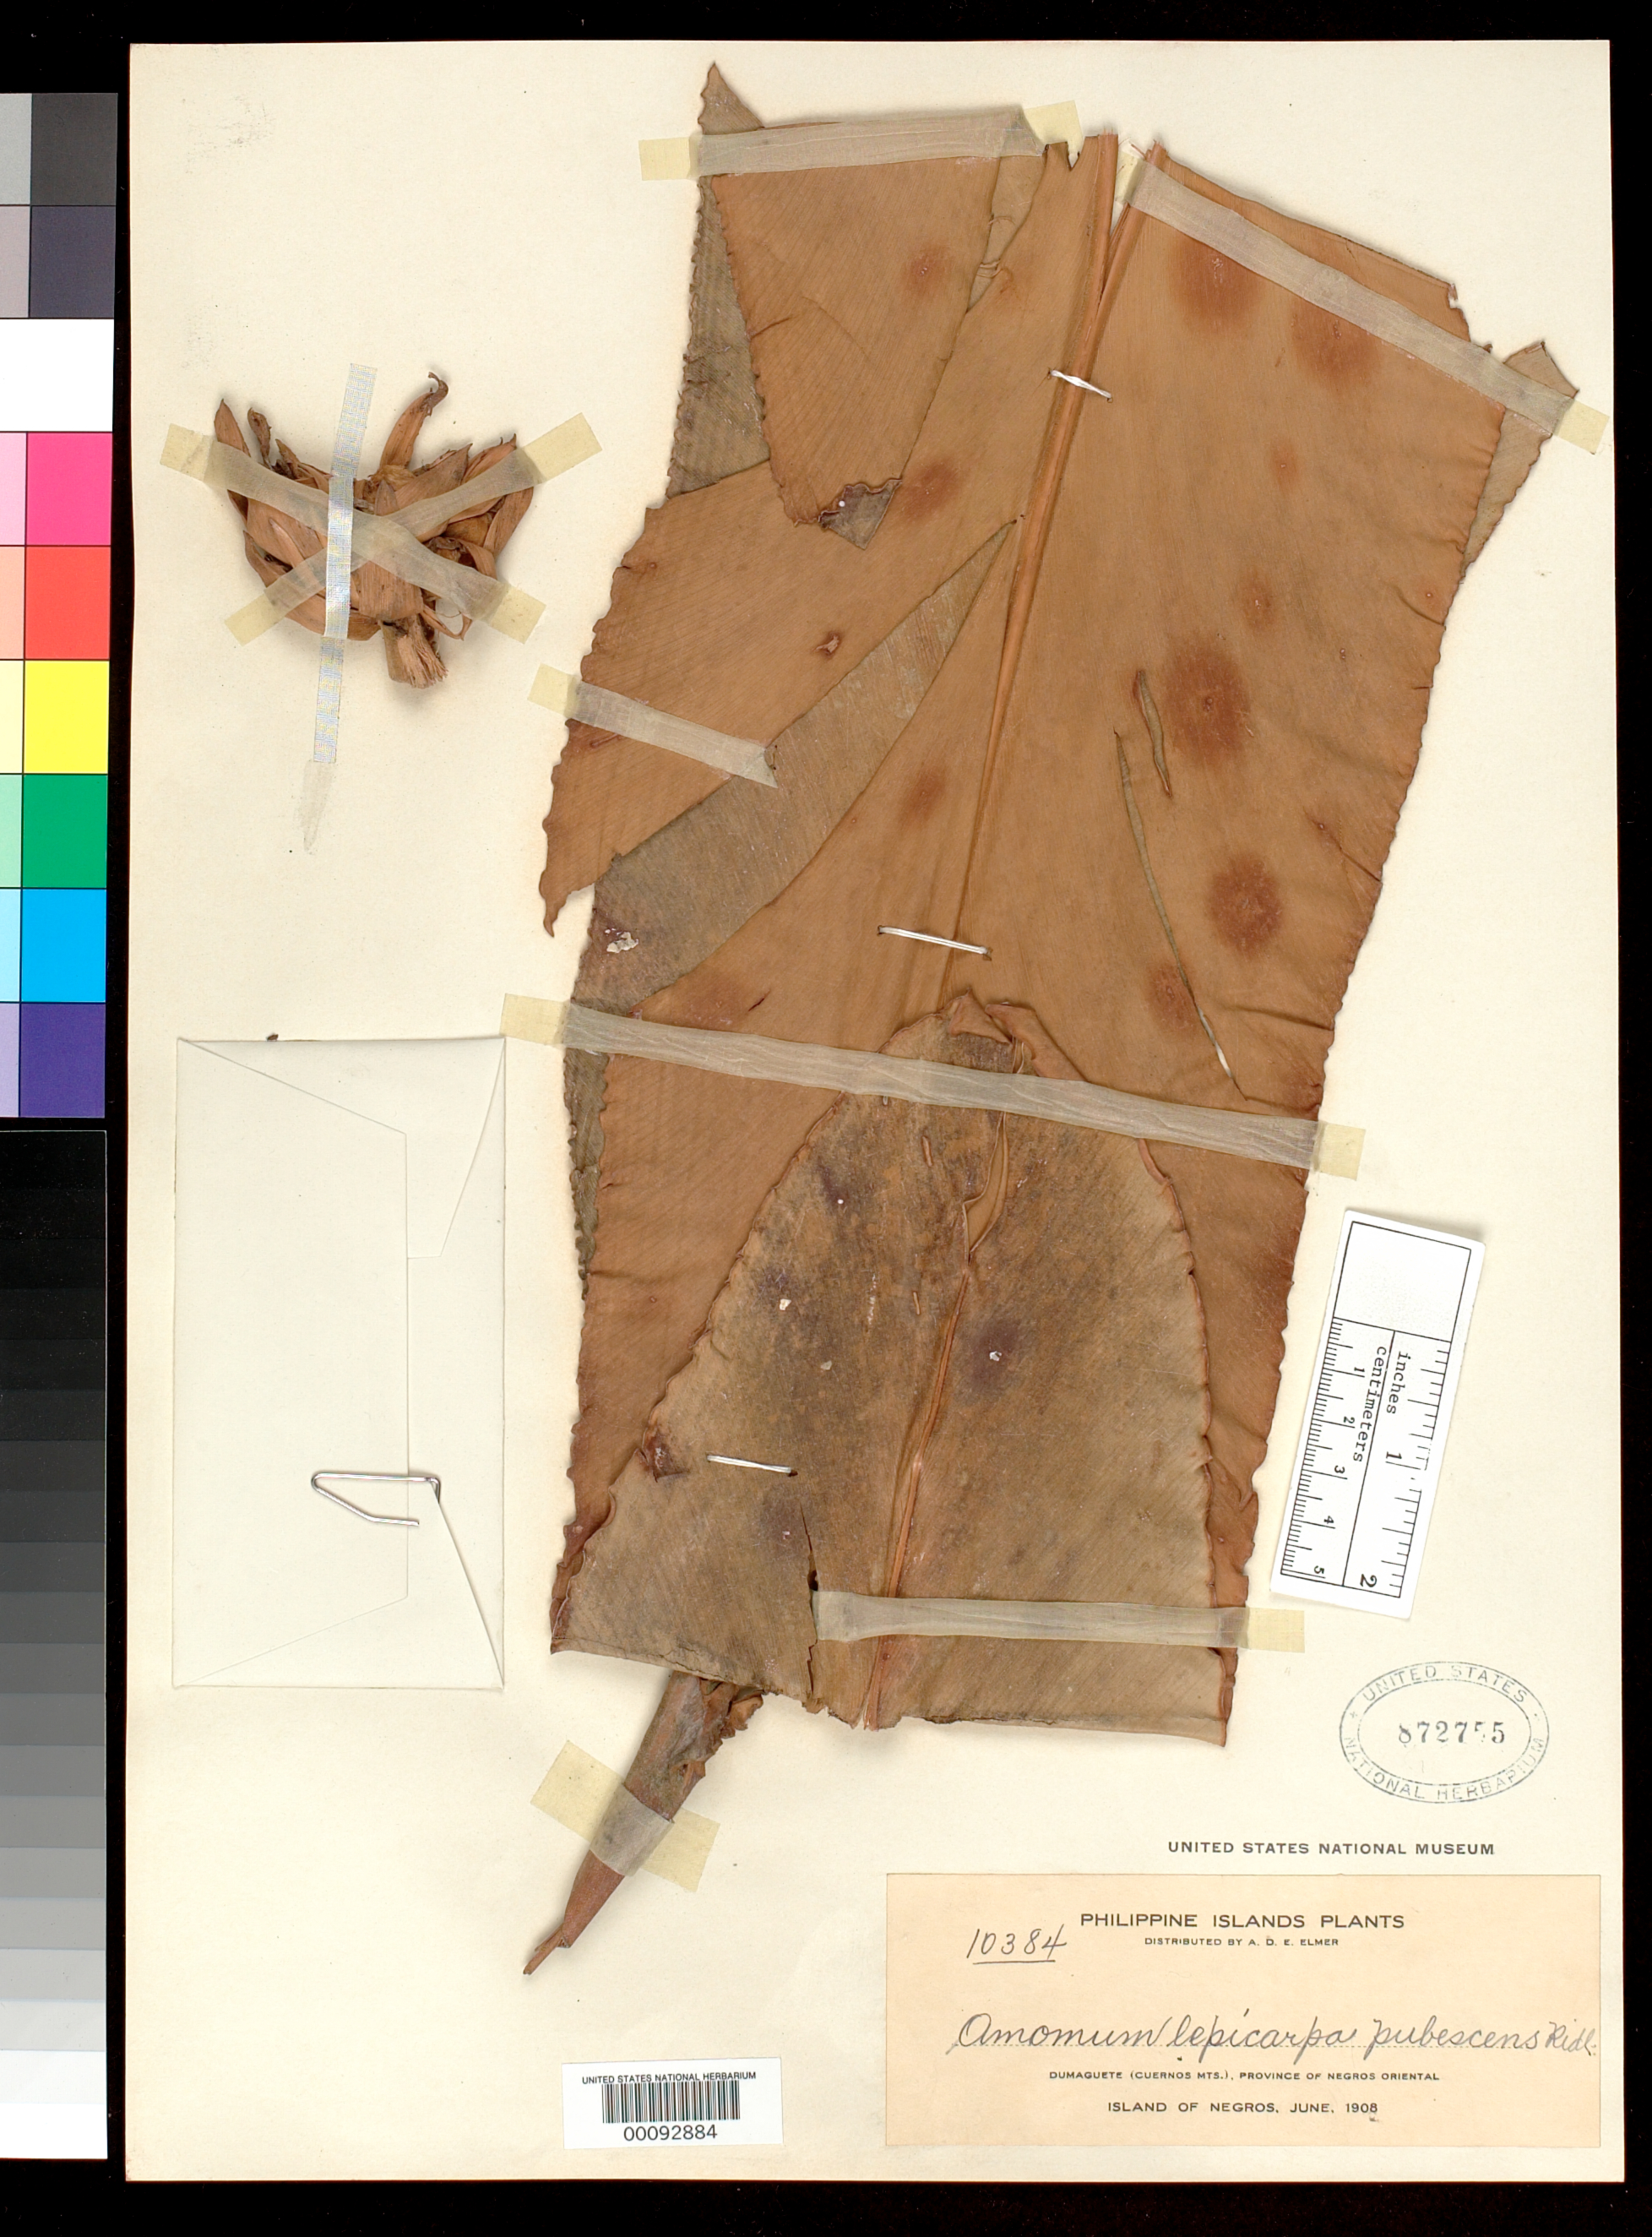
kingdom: Plantae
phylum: Tracheophyta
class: Liliopsida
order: Zingiberales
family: Zingiberaceae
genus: Amomum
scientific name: Amomum lepicarpum var. pubescens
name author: Ridl.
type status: Isotype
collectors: A. D. E. Elmer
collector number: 10384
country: Philippines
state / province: Central Visayas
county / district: Negros Oriental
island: Negros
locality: Dumaguete, Cuernos Mts.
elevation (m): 1067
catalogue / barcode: US 872755